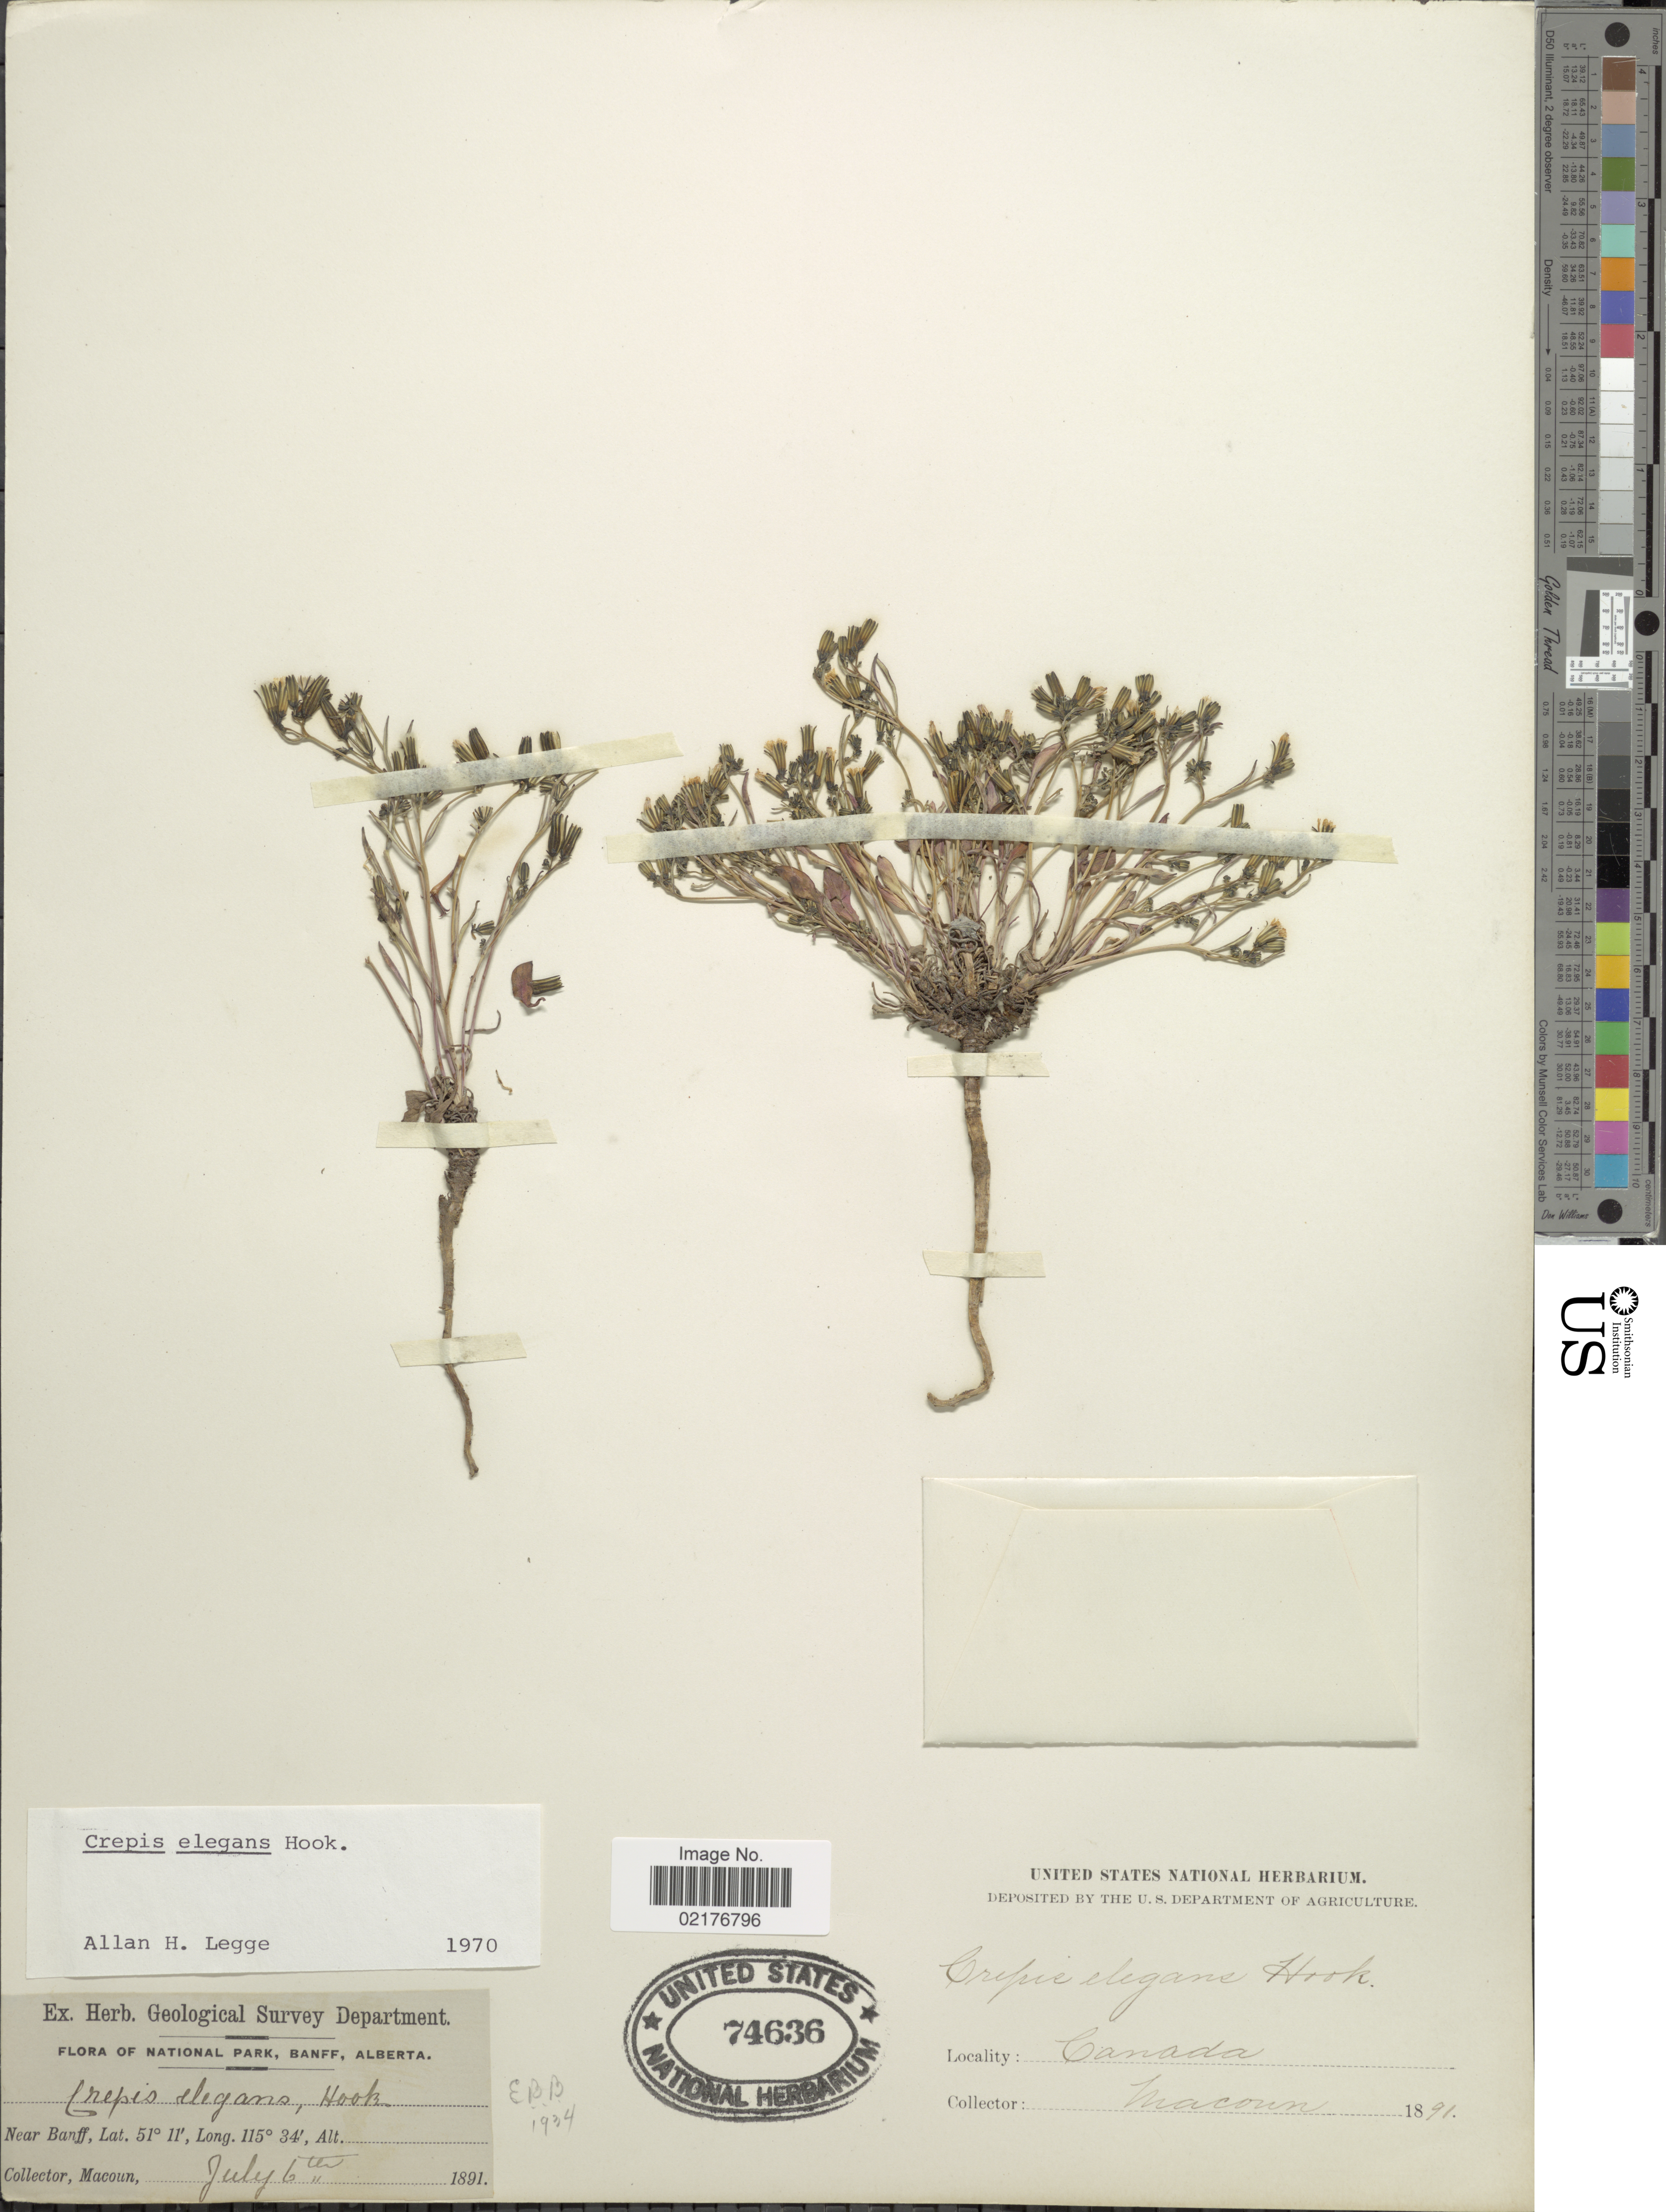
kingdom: Plantae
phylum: Tracheophyta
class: Magnoliopsida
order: Asterales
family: Asteraceae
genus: Askellia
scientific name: Askellia elegans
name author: (Hook.) W.A. Weber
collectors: -- Macoun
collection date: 1891-07-06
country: Canada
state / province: Alberta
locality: National Park, Banff, Alberta, Near Banff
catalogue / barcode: US 74636